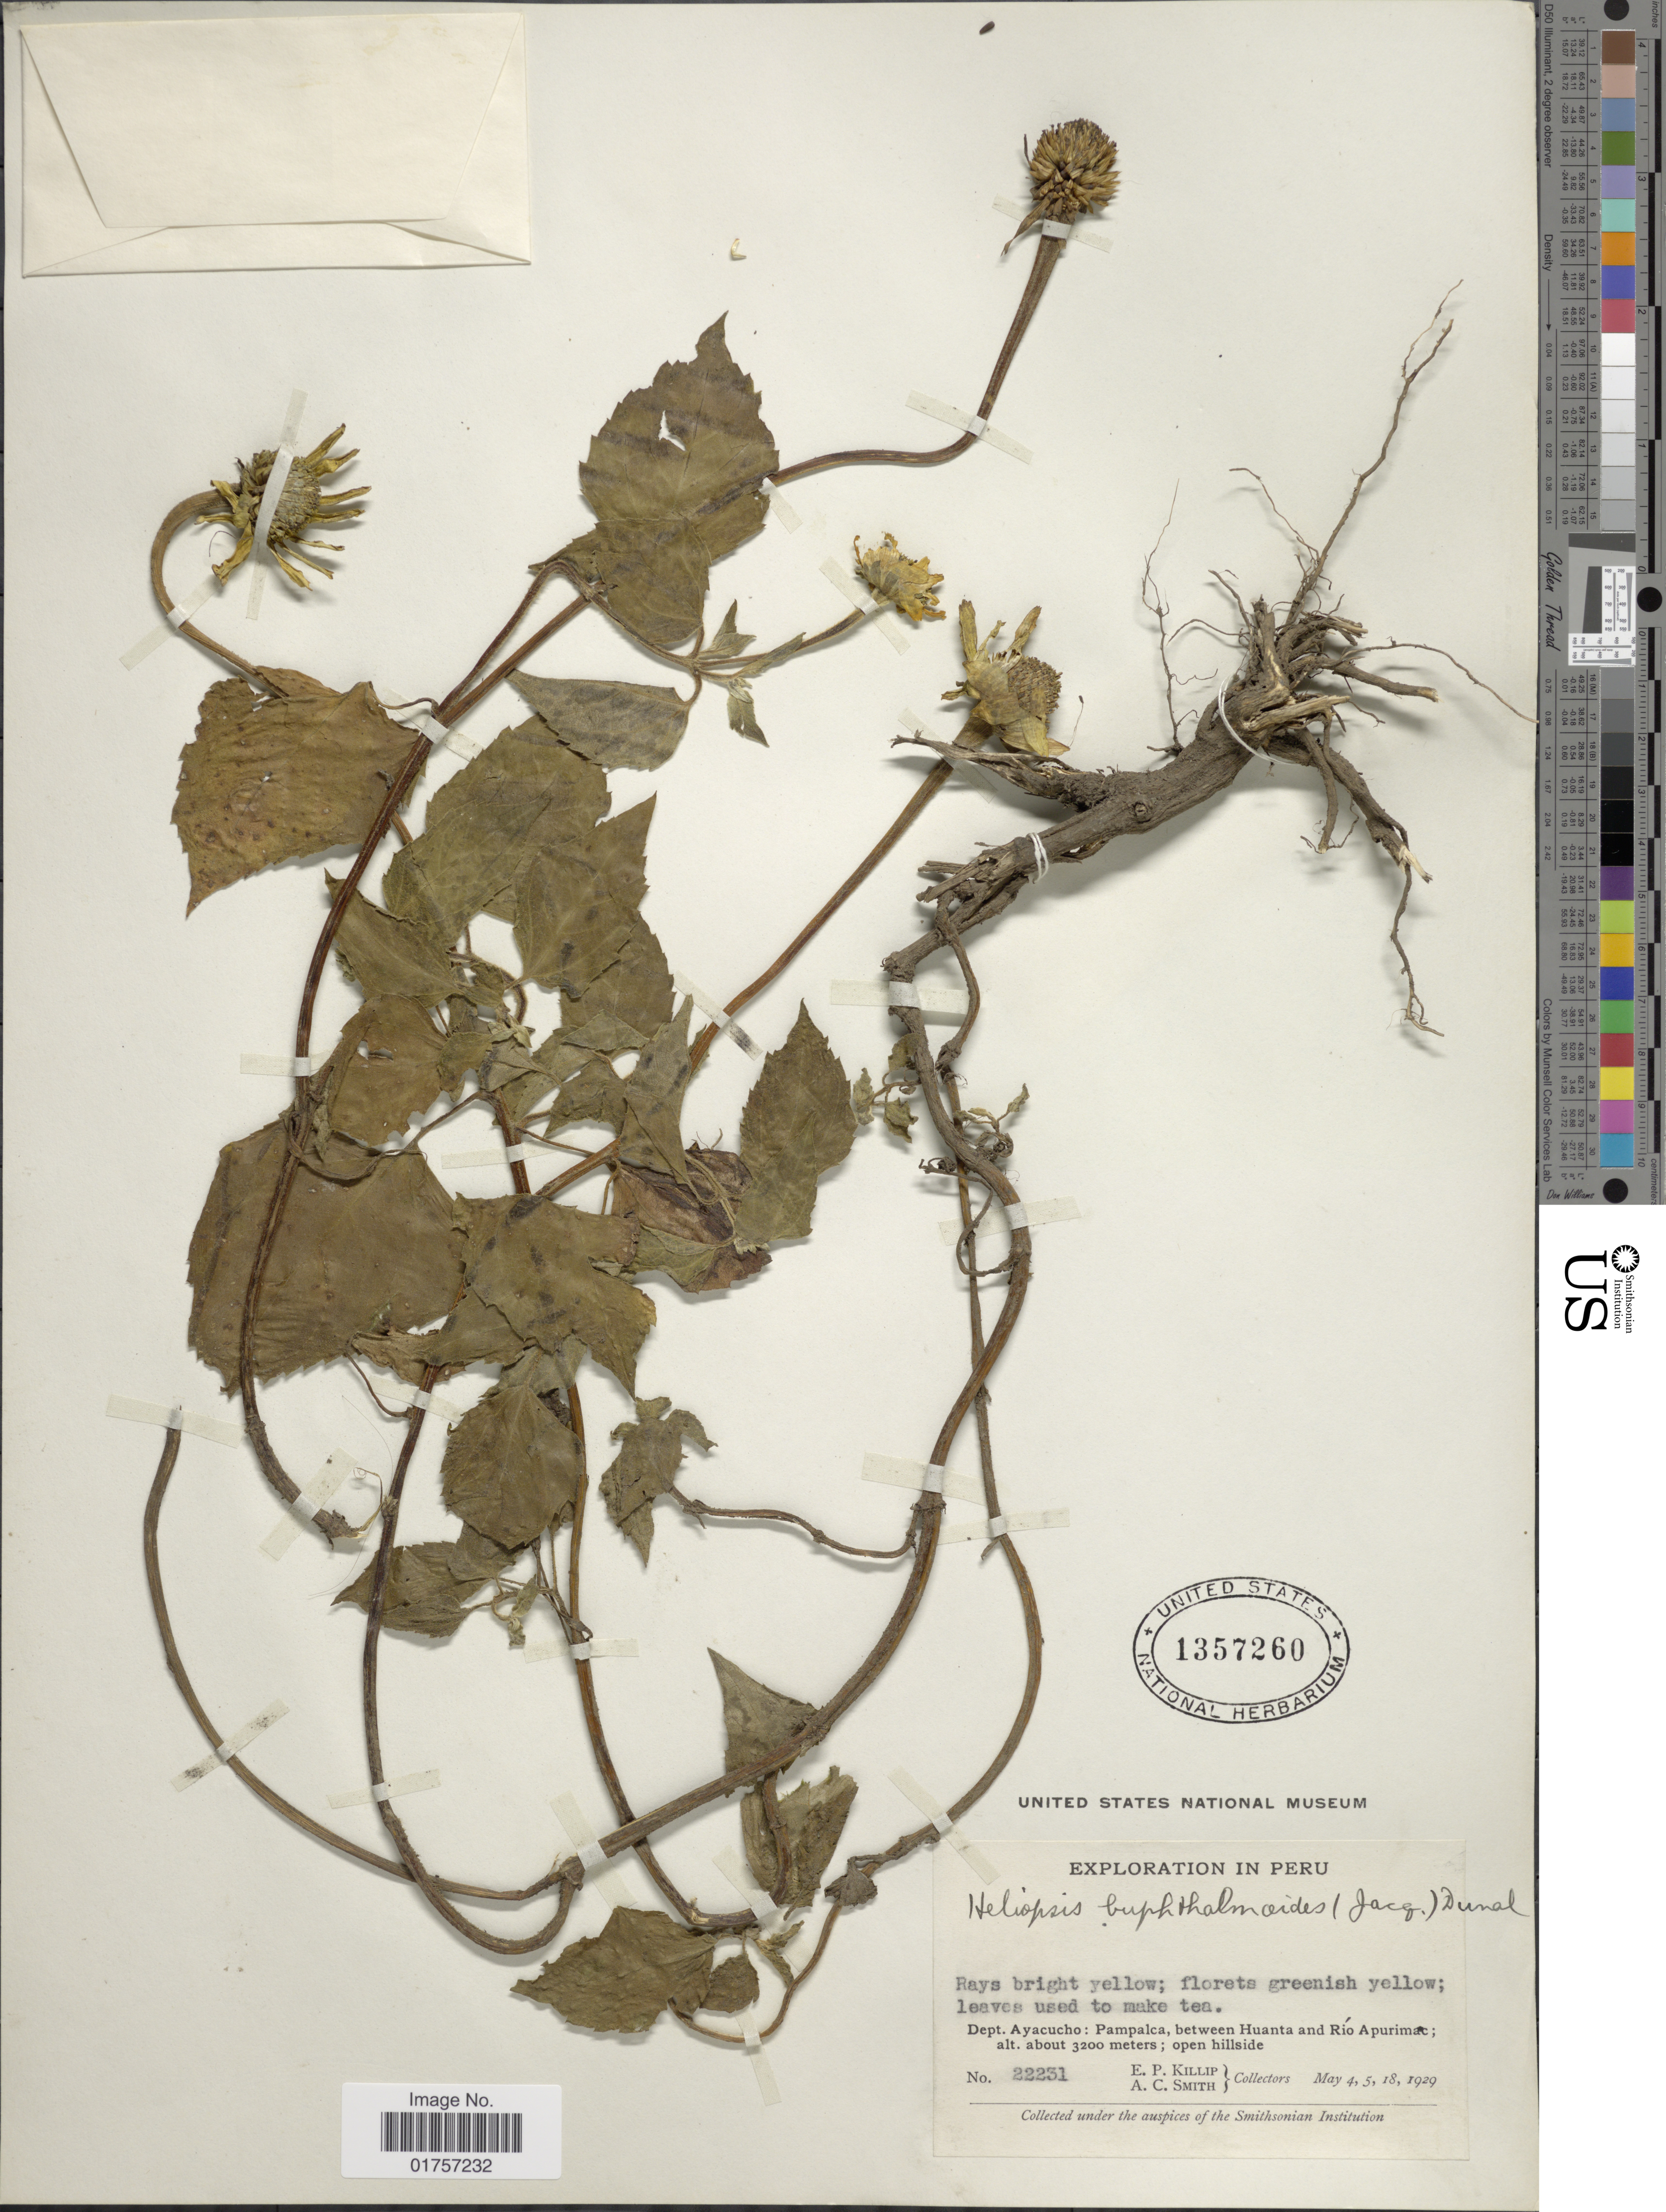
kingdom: Plantae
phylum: Tracheophyta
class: Magnoliopsida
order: Asterales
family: Asteraceae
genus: Heliopsis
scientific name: Heliopsis buphthalmoides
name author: (Jacq.) Dunal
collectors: E. P. Killip & A. C. Smith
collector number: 22231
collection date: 1929-05-04/1929-05-18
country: Peru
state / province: Ayacucho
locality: Pampalca, between Huanta and Río Apurimac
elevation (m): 3200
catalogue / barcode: US 1357260